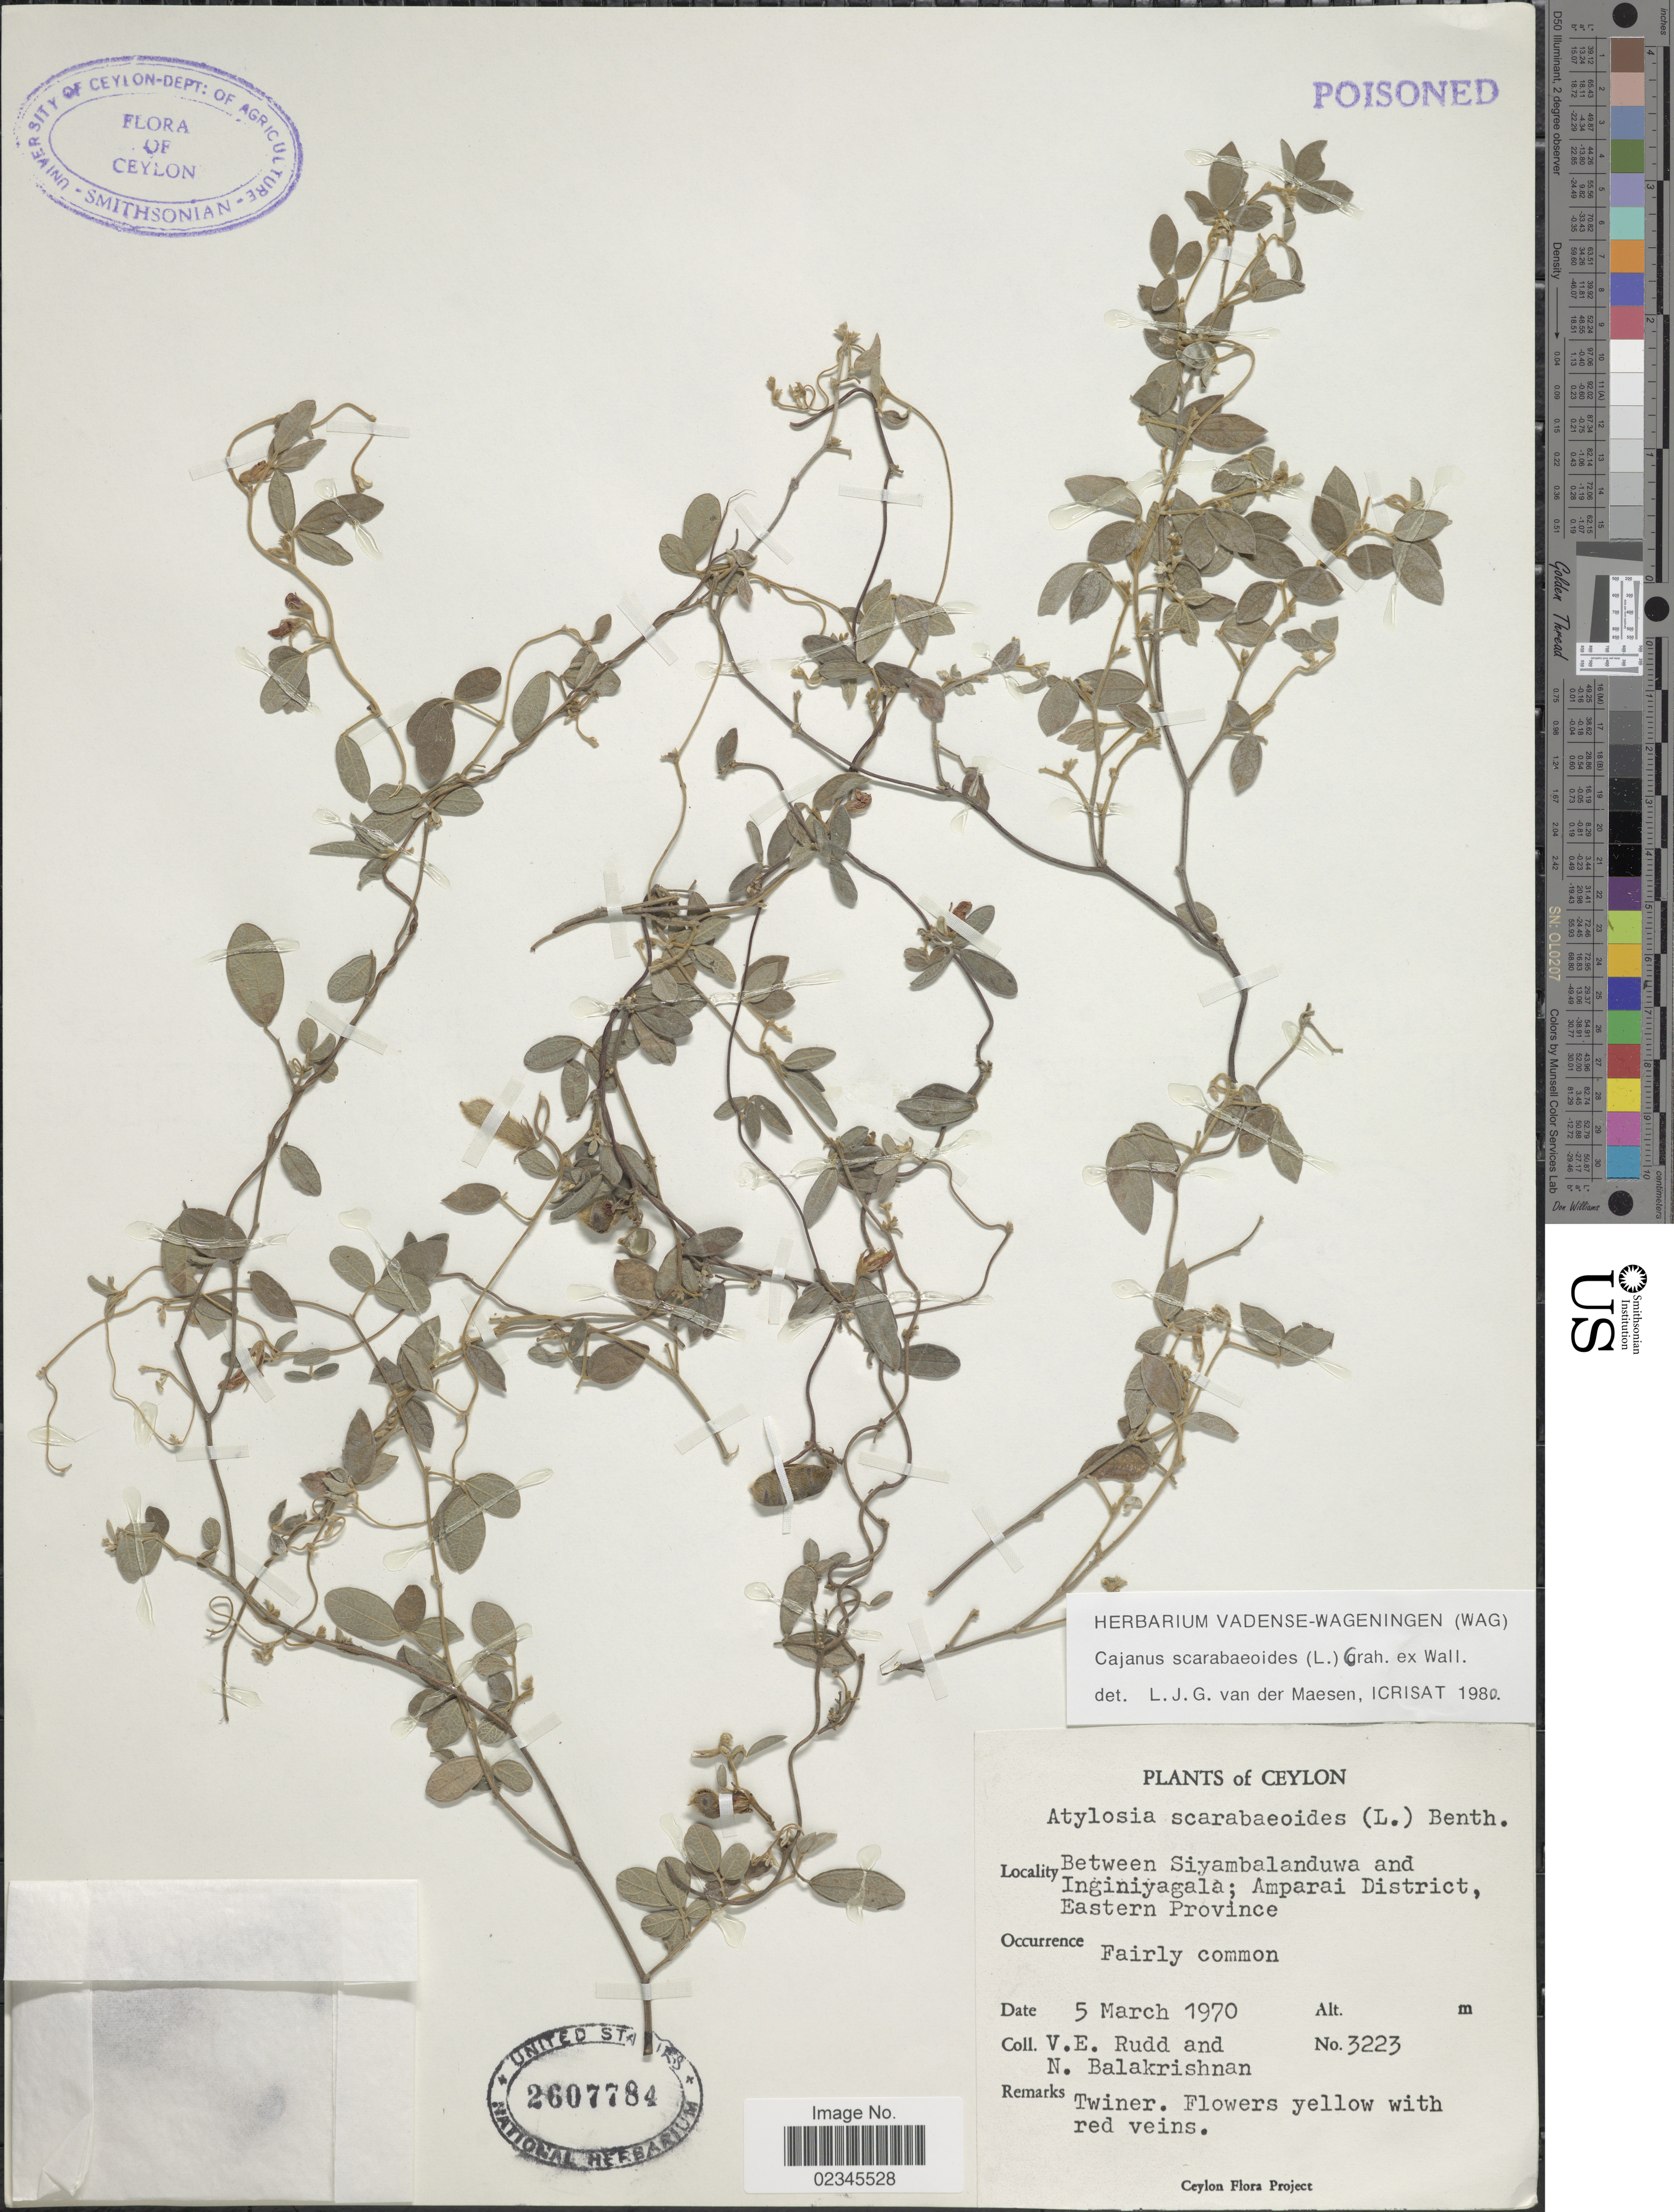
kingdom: Plantae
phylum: Tracheophyta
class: Magnoliopsida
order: Fabales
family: Fabaceae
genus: Cajanus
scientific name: Cajanus scarabaeoides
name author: (L.) Thou. ex Graham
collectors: V. E. Rudd & N. Balakrishnan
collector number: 3223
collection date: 1970-03-05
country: Sri Lanka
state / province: Eastern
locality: Ceylon. Between Siyambalanduwa and Inginiyagala; Amparai District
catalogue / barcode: US 2607784